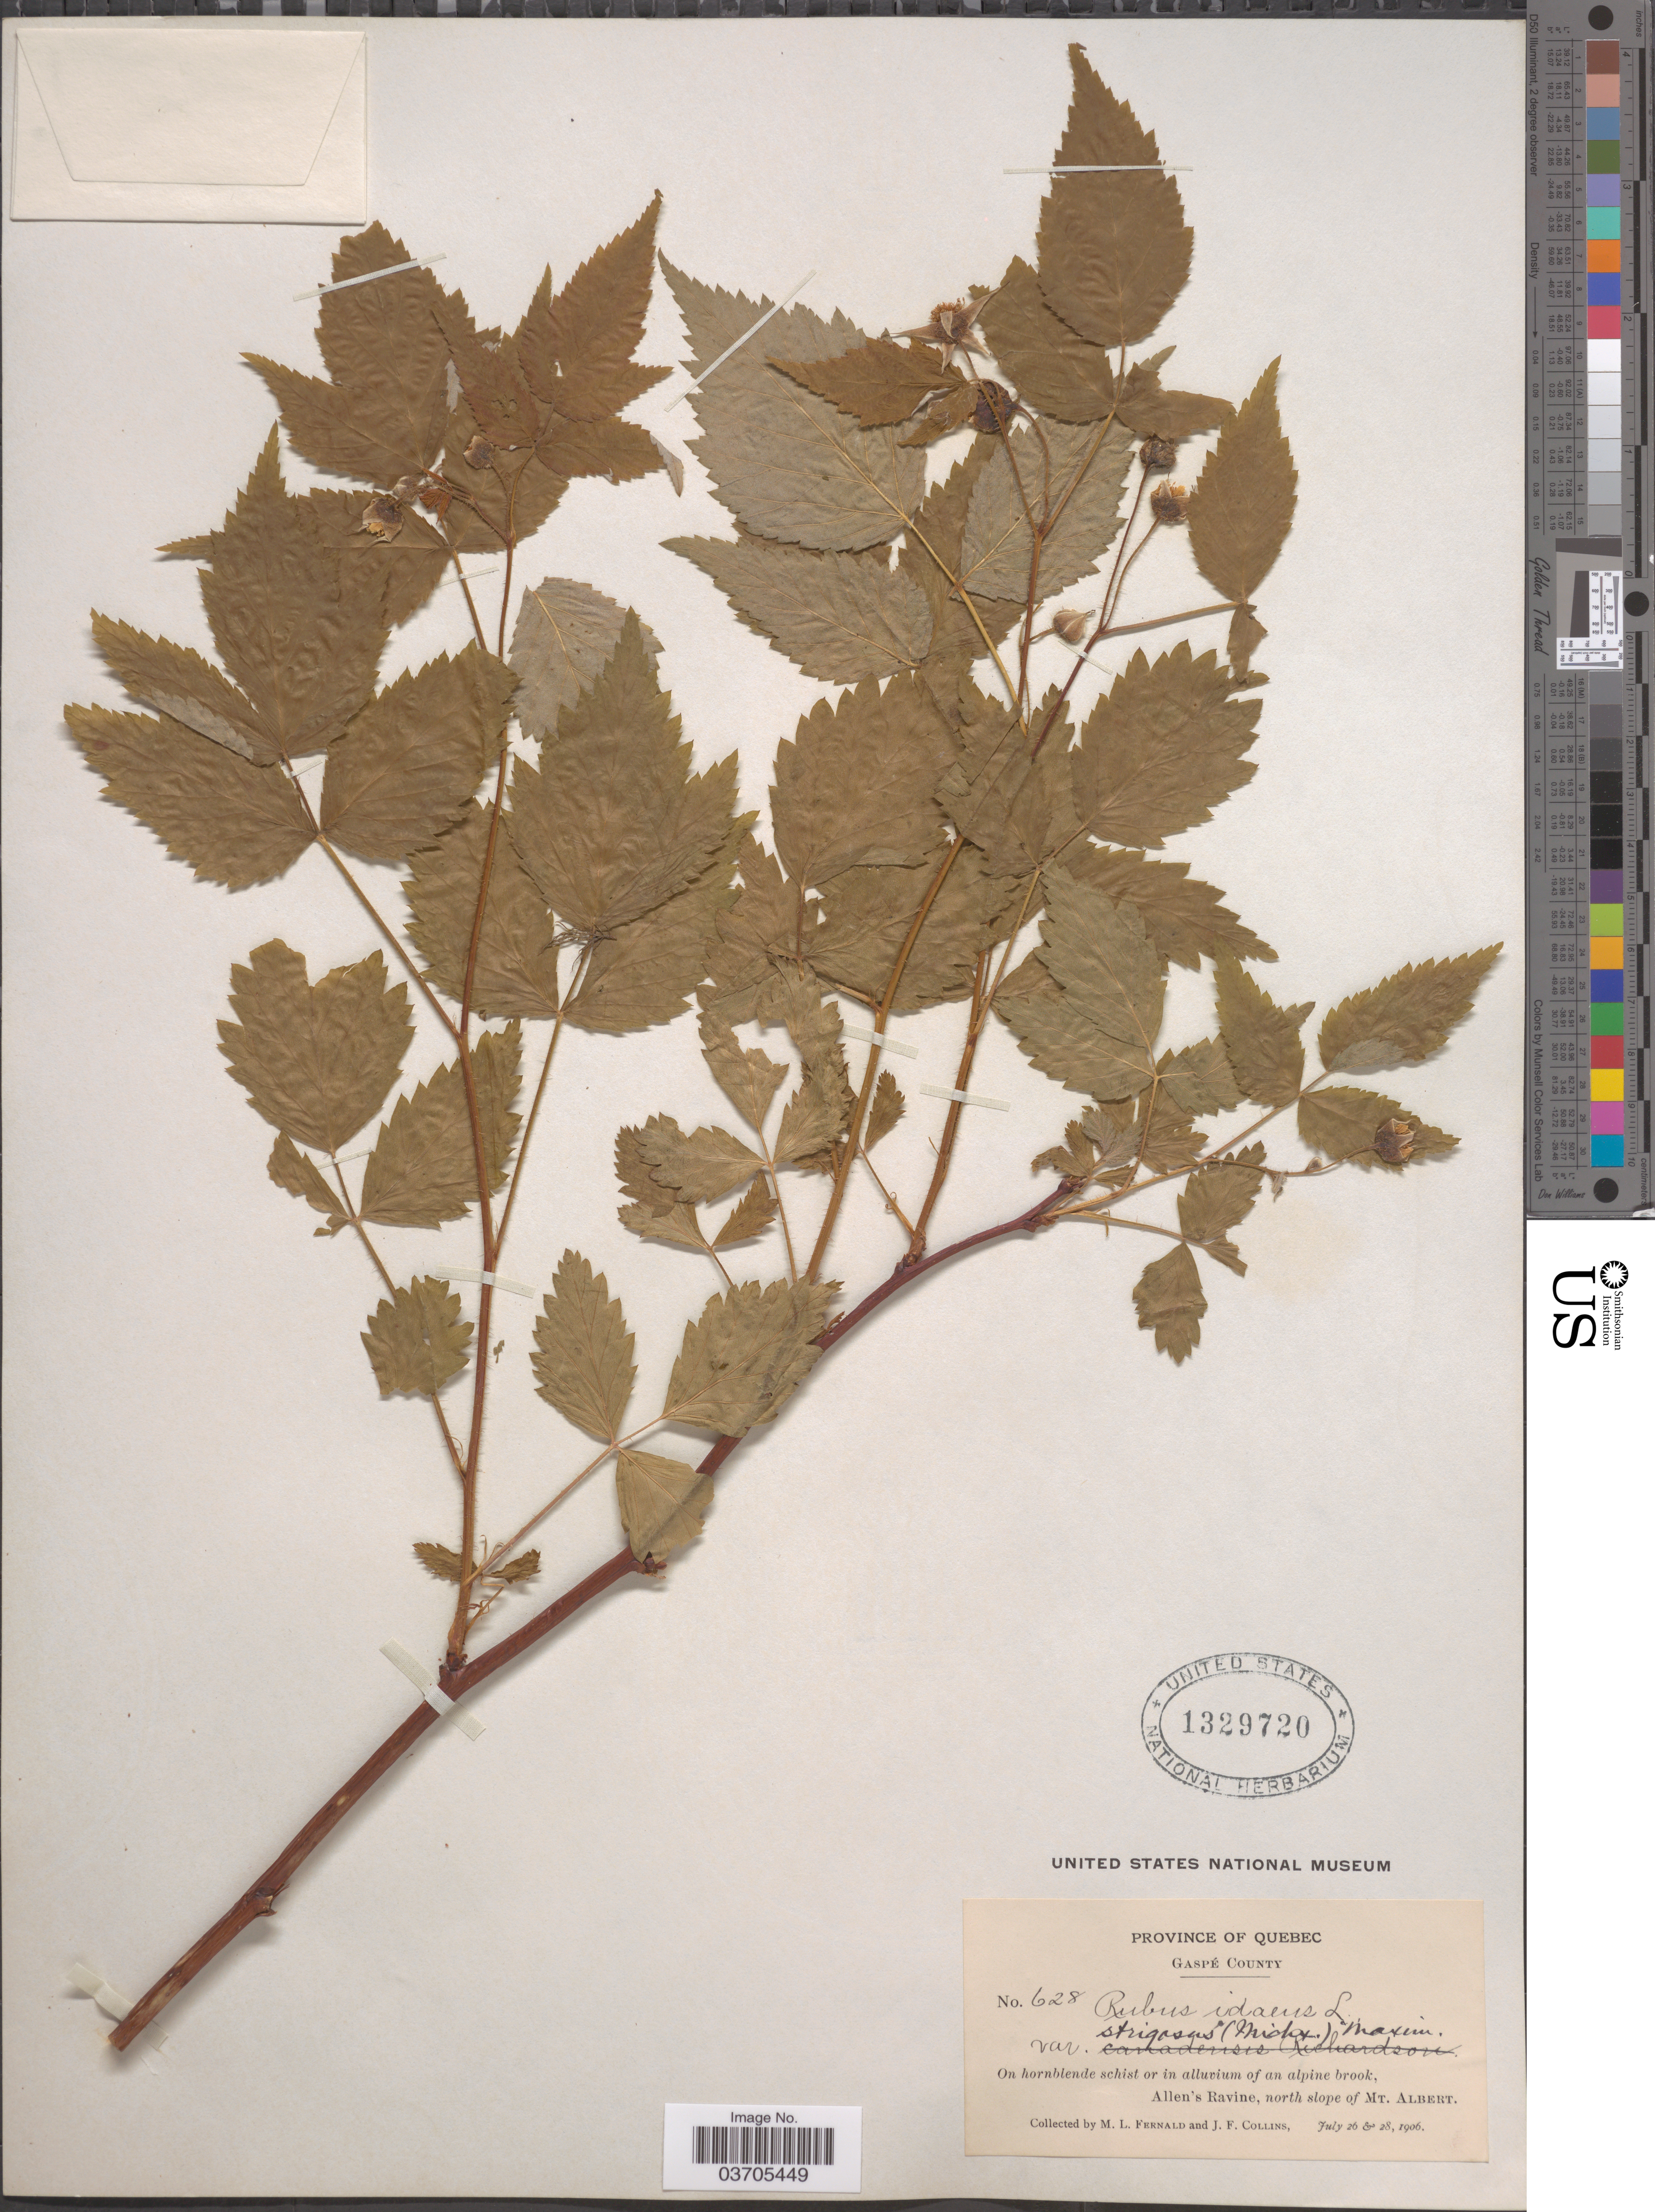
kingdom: Plantae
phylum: Tracheophyta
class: Magnoliopsida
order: Rosales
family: Rosaceae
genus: Rubus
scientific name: Rubus idaeus var. strigosus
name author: (Michx.) Maxim.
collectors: M. L. Fernald & J. Collins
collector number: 628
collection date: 1906-07-26/1906-07-28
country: Canada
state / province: Quebec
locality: Gaspé County. Allen's Ravine, north slope of Mt. Albert.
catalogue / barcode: US 1329720